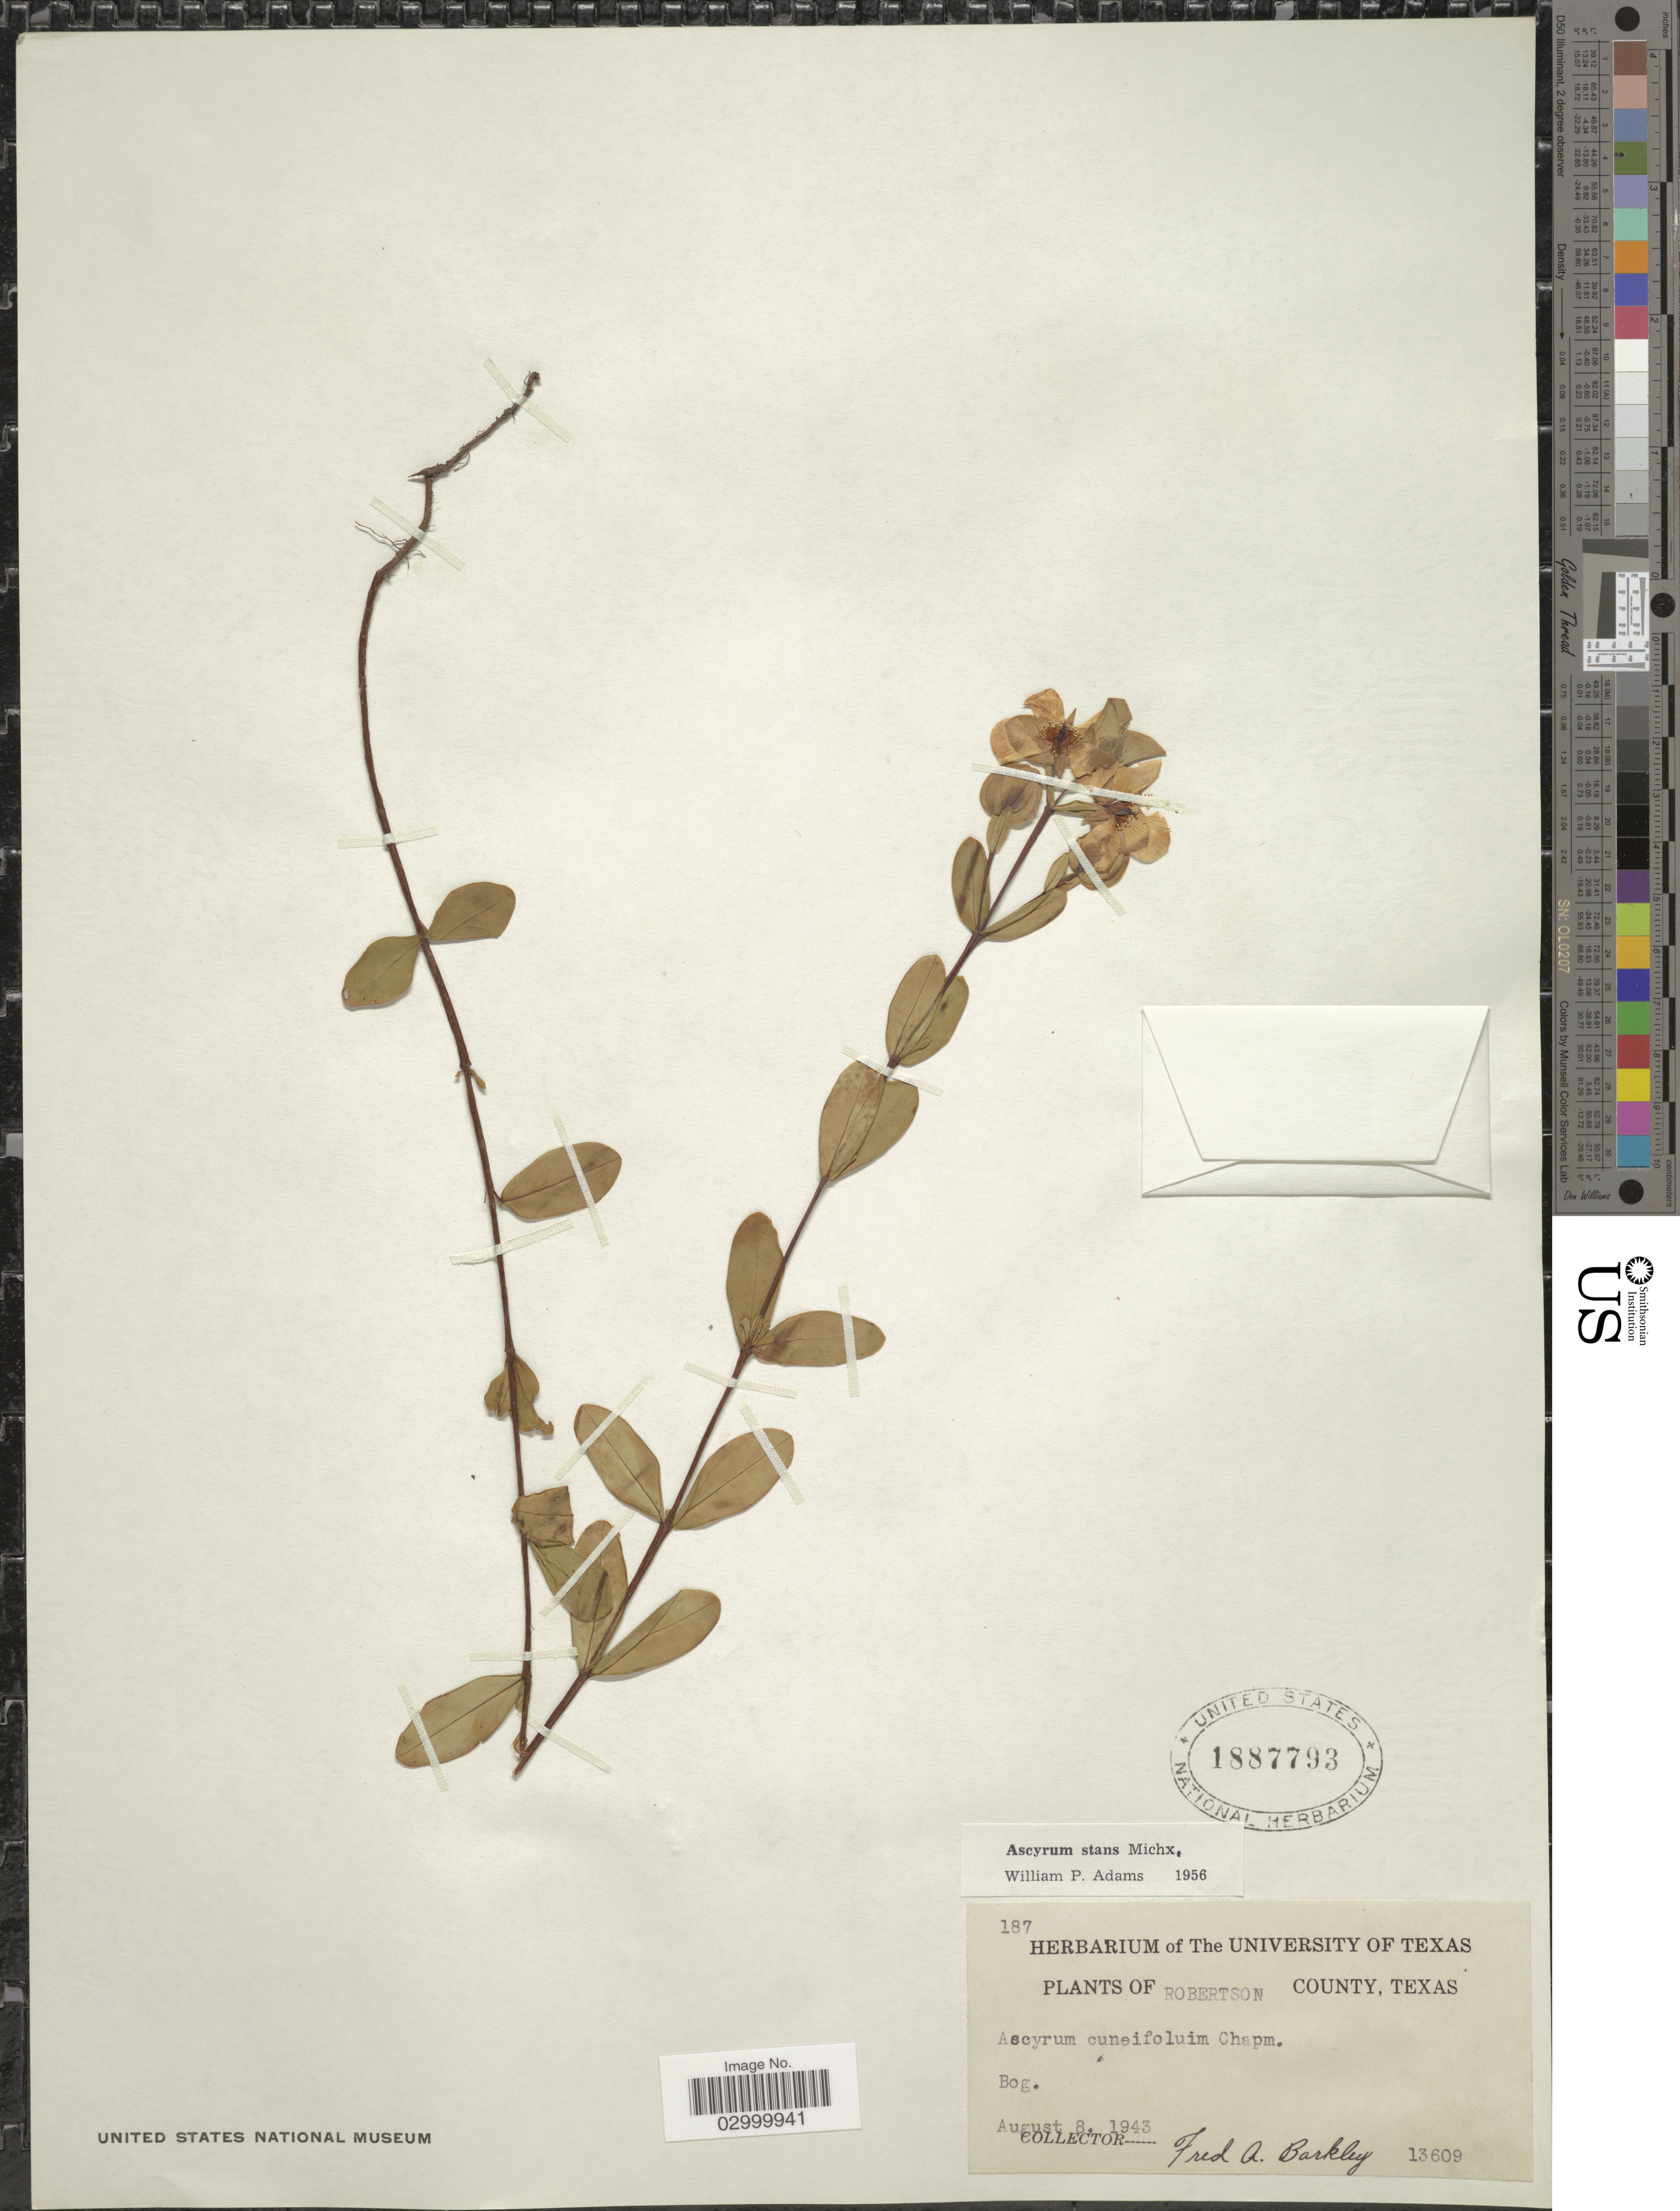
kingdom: Plantae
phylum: Tracheophyta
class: Magnoliopsida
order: Malpighiales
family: Hypericaceae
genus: Hypericum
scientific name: Hypericum crux-andreae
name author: (L.) Crantz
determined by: Strong, Mark T., (BOT), Smithsonian Institution - National Museum of Natural History (UNITED STATES)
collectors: F. A. Barkley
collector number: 187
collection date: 1943-08-08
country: United States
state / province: Texas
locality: Robertson County. Bog.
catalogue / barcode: US 1887793